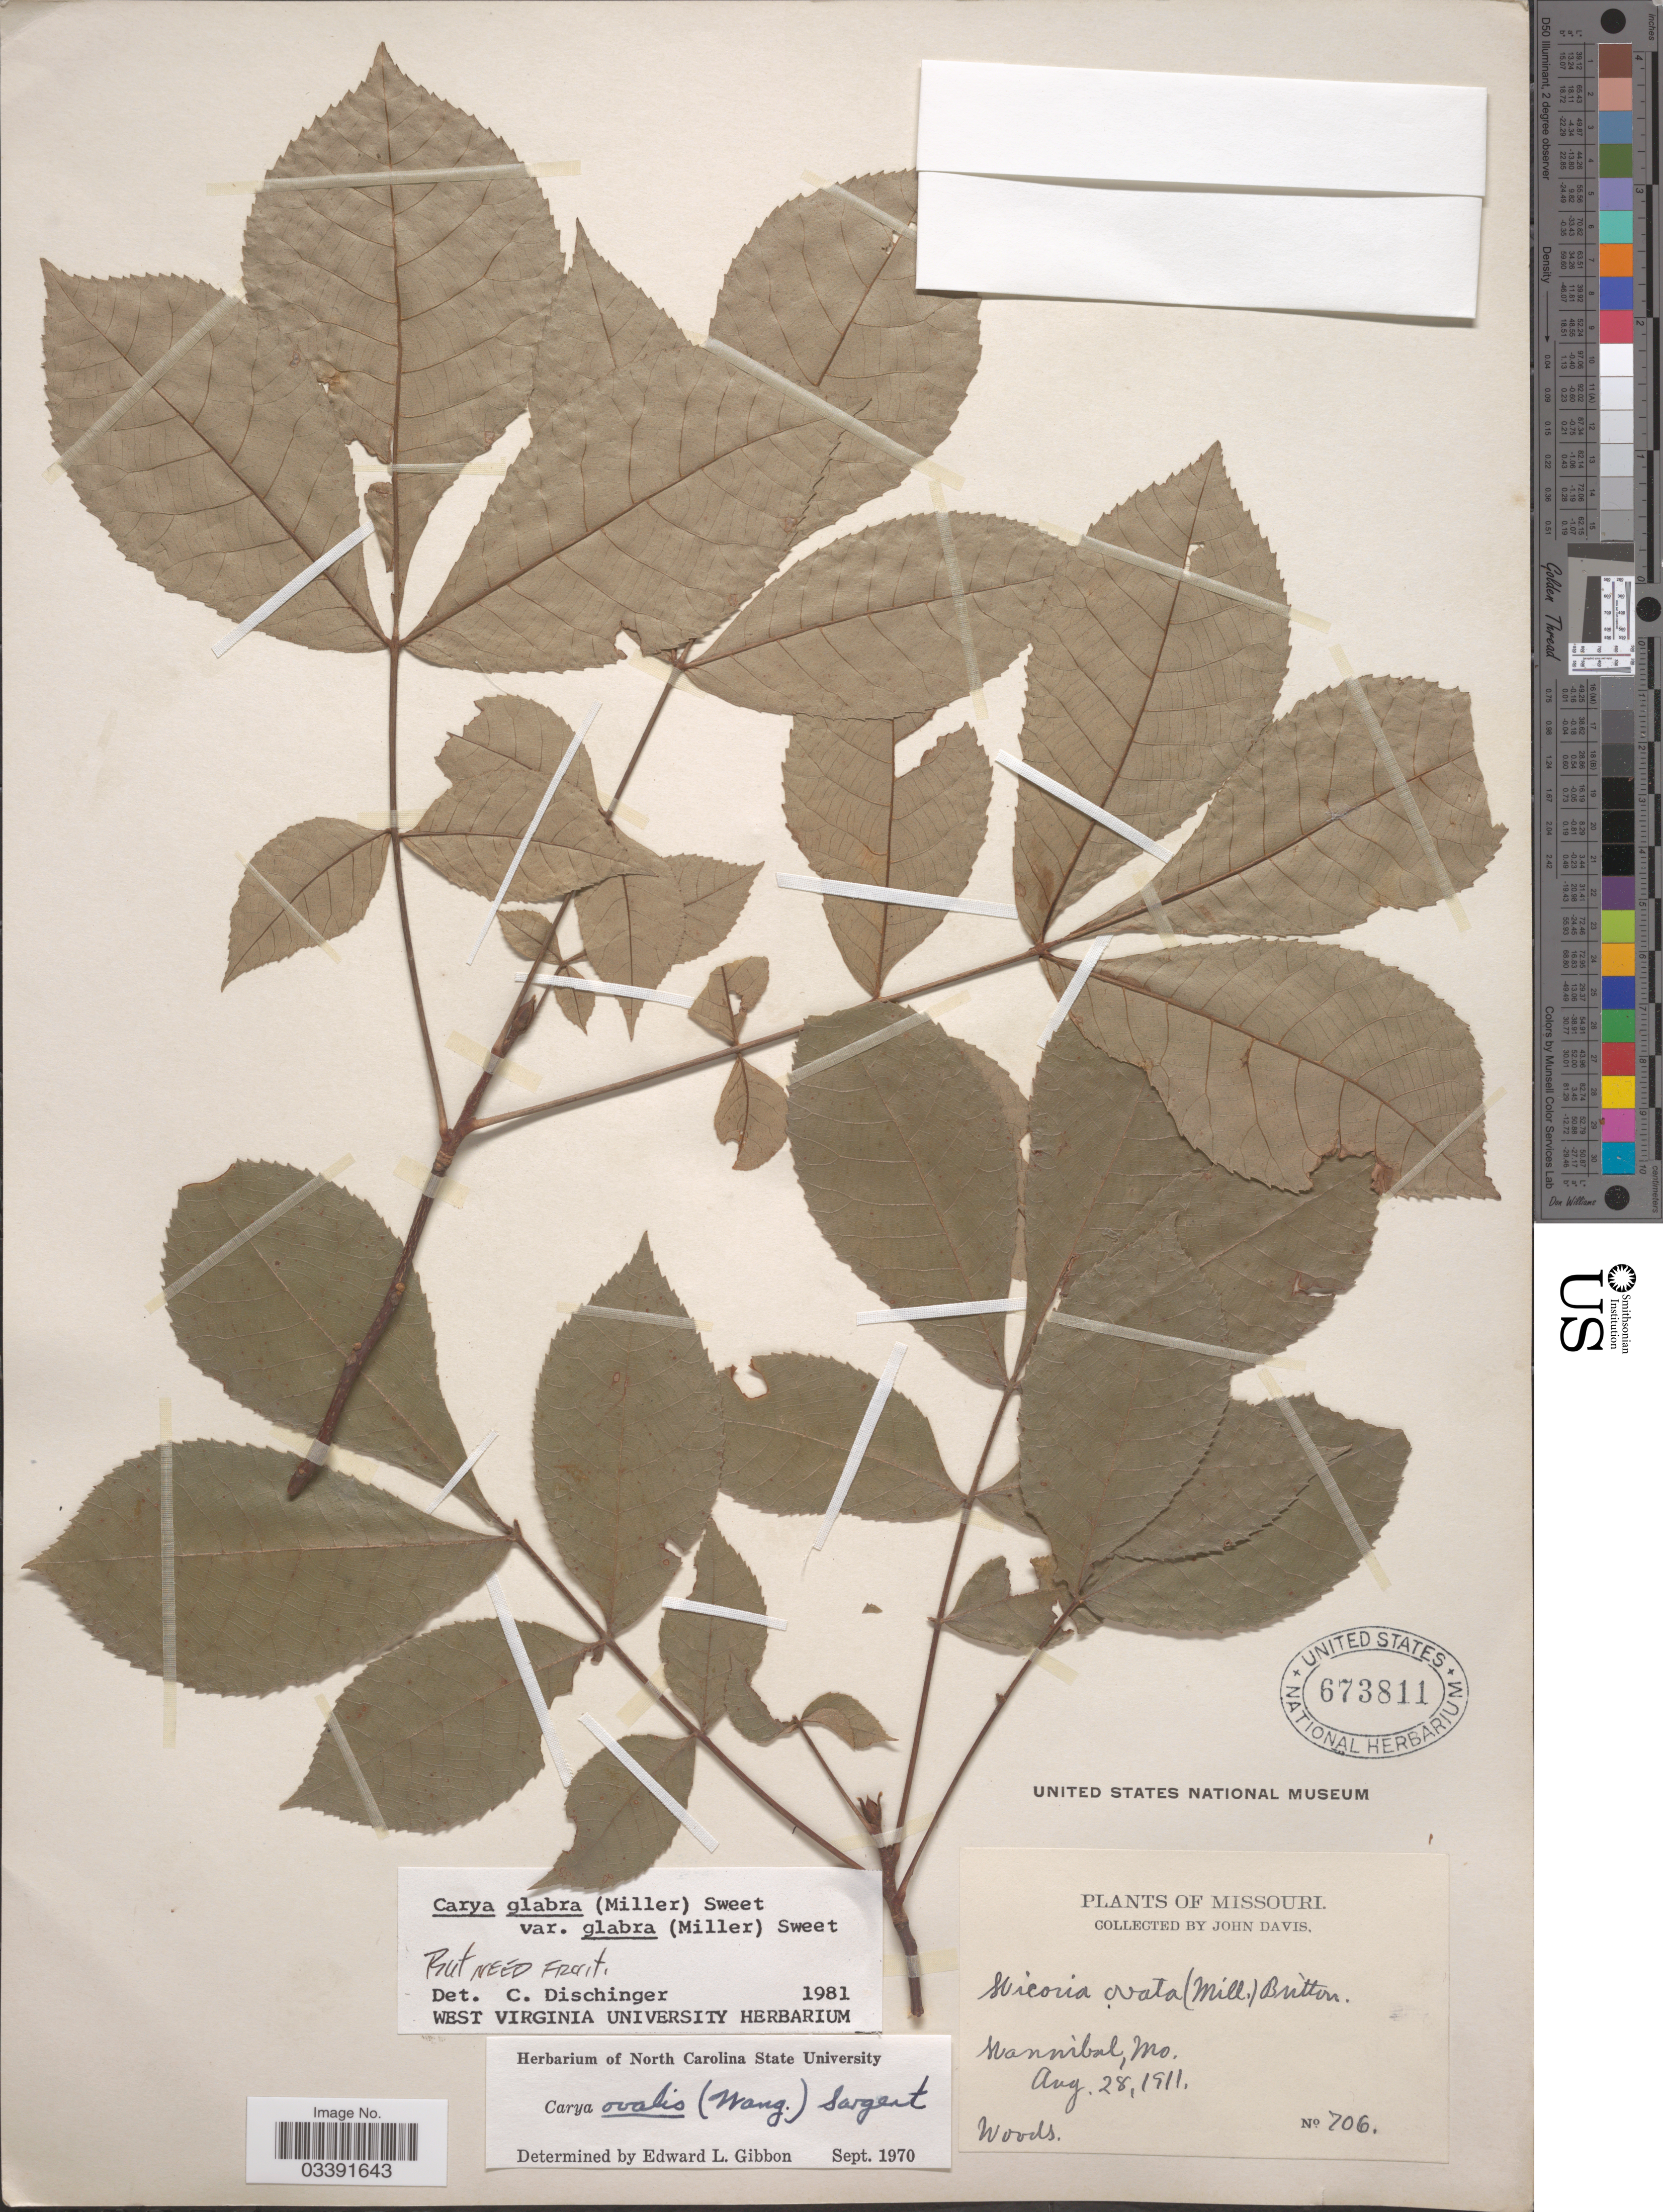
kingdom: Plantae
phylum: Tracheophyta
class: Magnoliopsida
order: Fagales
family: Juglandaceae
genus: Carya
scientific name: Carya glabra var. glabra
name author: (Mill.) Sweet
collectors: J. Davis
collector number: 706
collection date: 1911-08-28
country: United States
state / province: Missouri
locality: Hannibal.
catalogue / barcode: US 673811